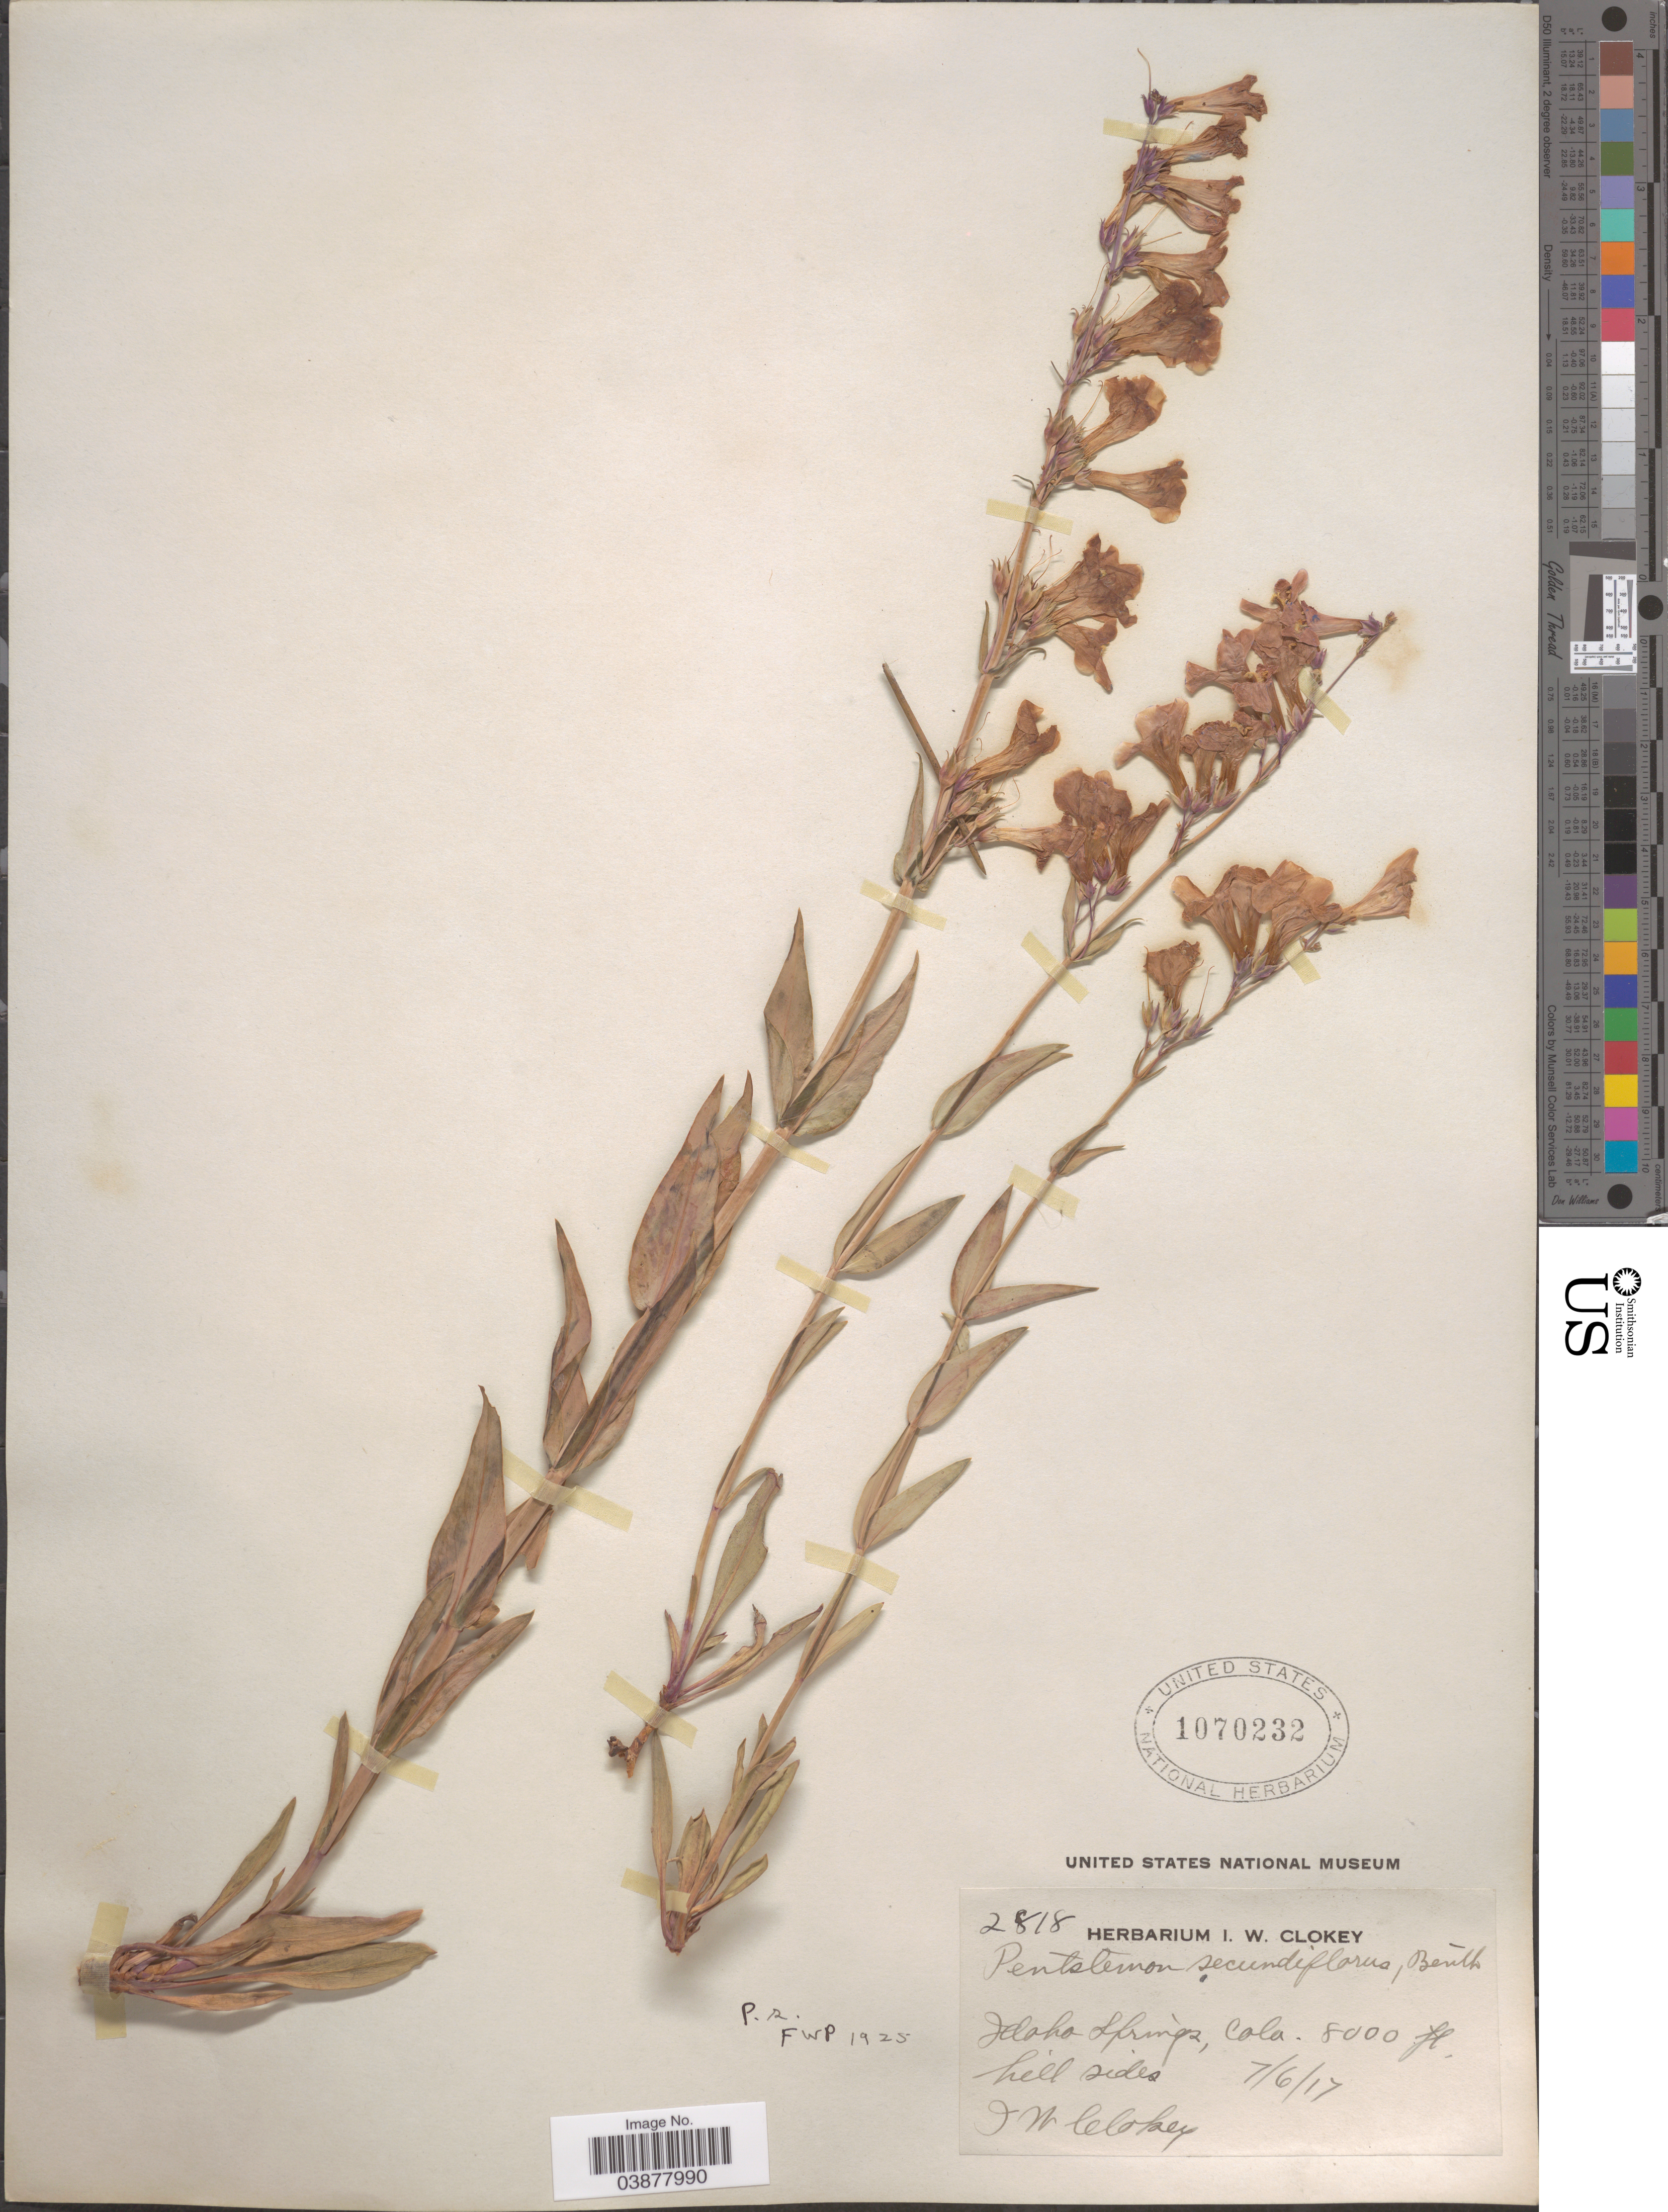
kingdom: Plantae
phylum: Tracheophyta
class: Magnoliopsida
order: Lamiales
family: Plantaginaceae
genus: Penstemon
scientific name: Penstemon secundiflorus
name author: Benth.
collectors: I. W. Clokey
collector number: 2818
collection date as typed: Transcribed d/m/y: 6/7/17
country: United States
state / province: Colorado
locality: Idaho Springs.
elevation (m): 2438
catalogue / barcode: US 1070232